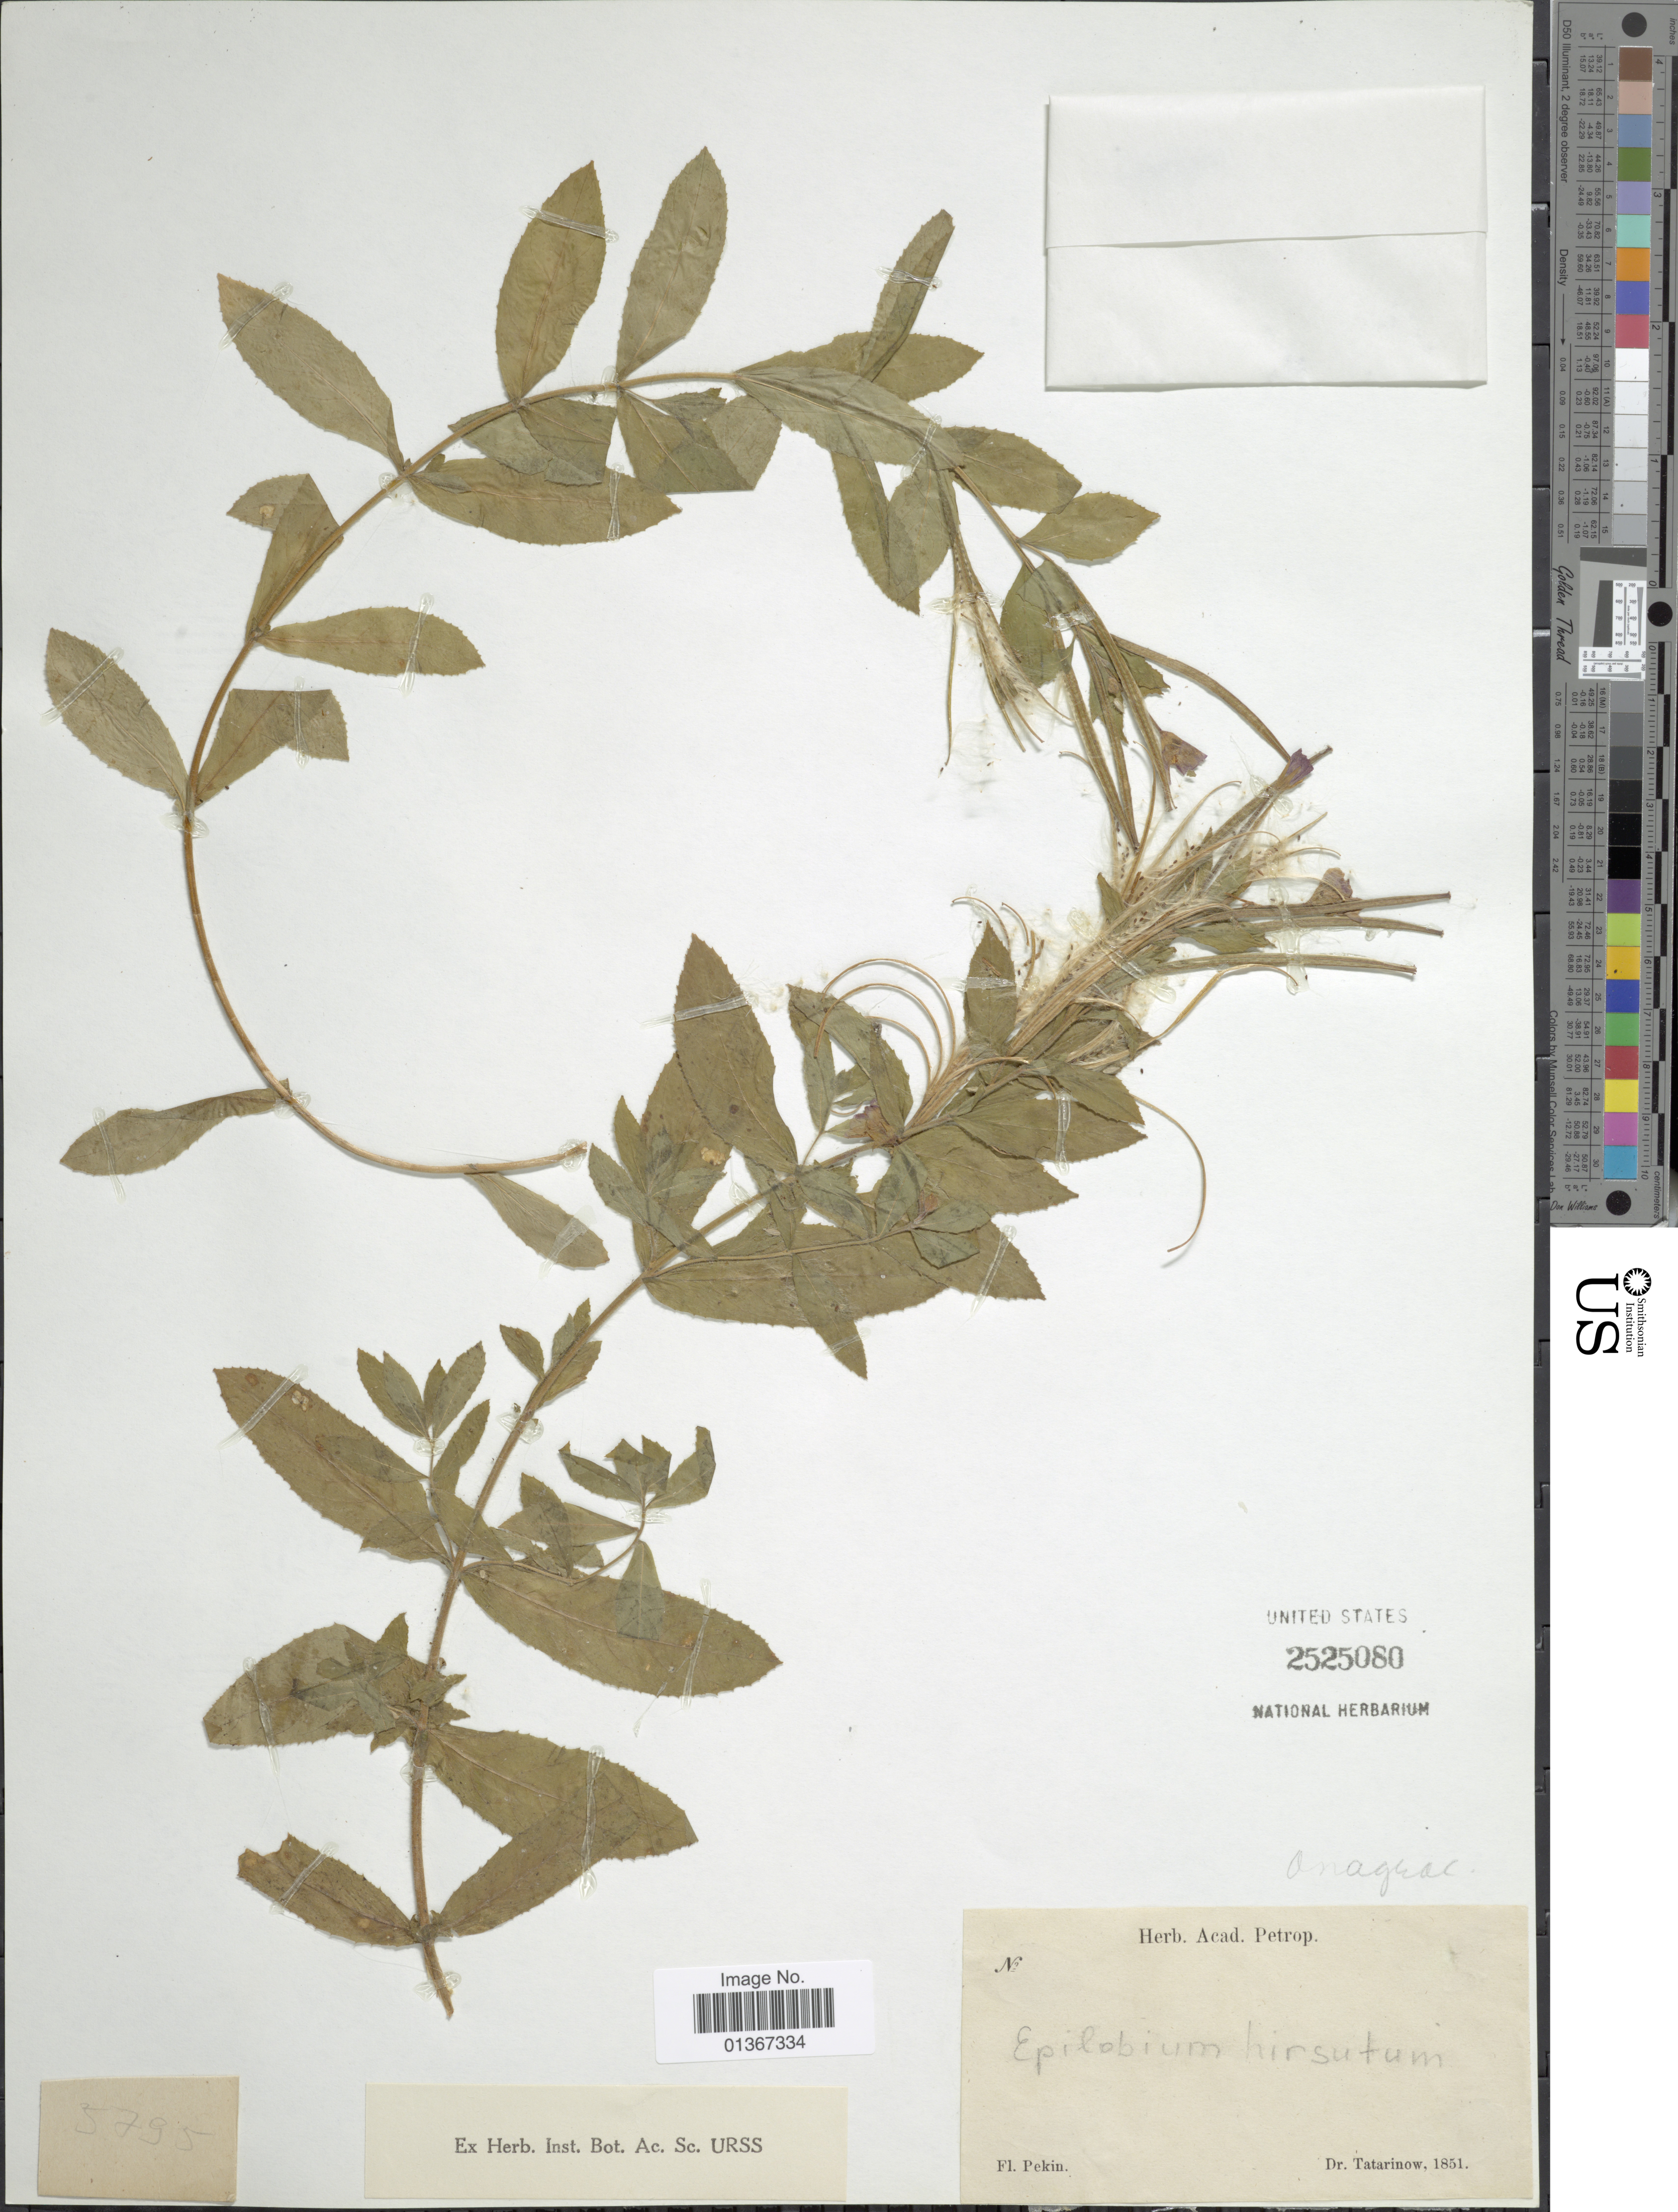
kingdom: Plantae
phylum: Tracheophyta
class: Magnoliopsida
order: Myrtales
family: Onagraceae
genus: Epilobium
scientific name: Epilobium hirsutum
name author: L.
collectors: -. Tatarinow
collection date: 1851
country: China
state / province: Beijing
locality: Fl. Pekin.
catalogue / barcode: US 2525080